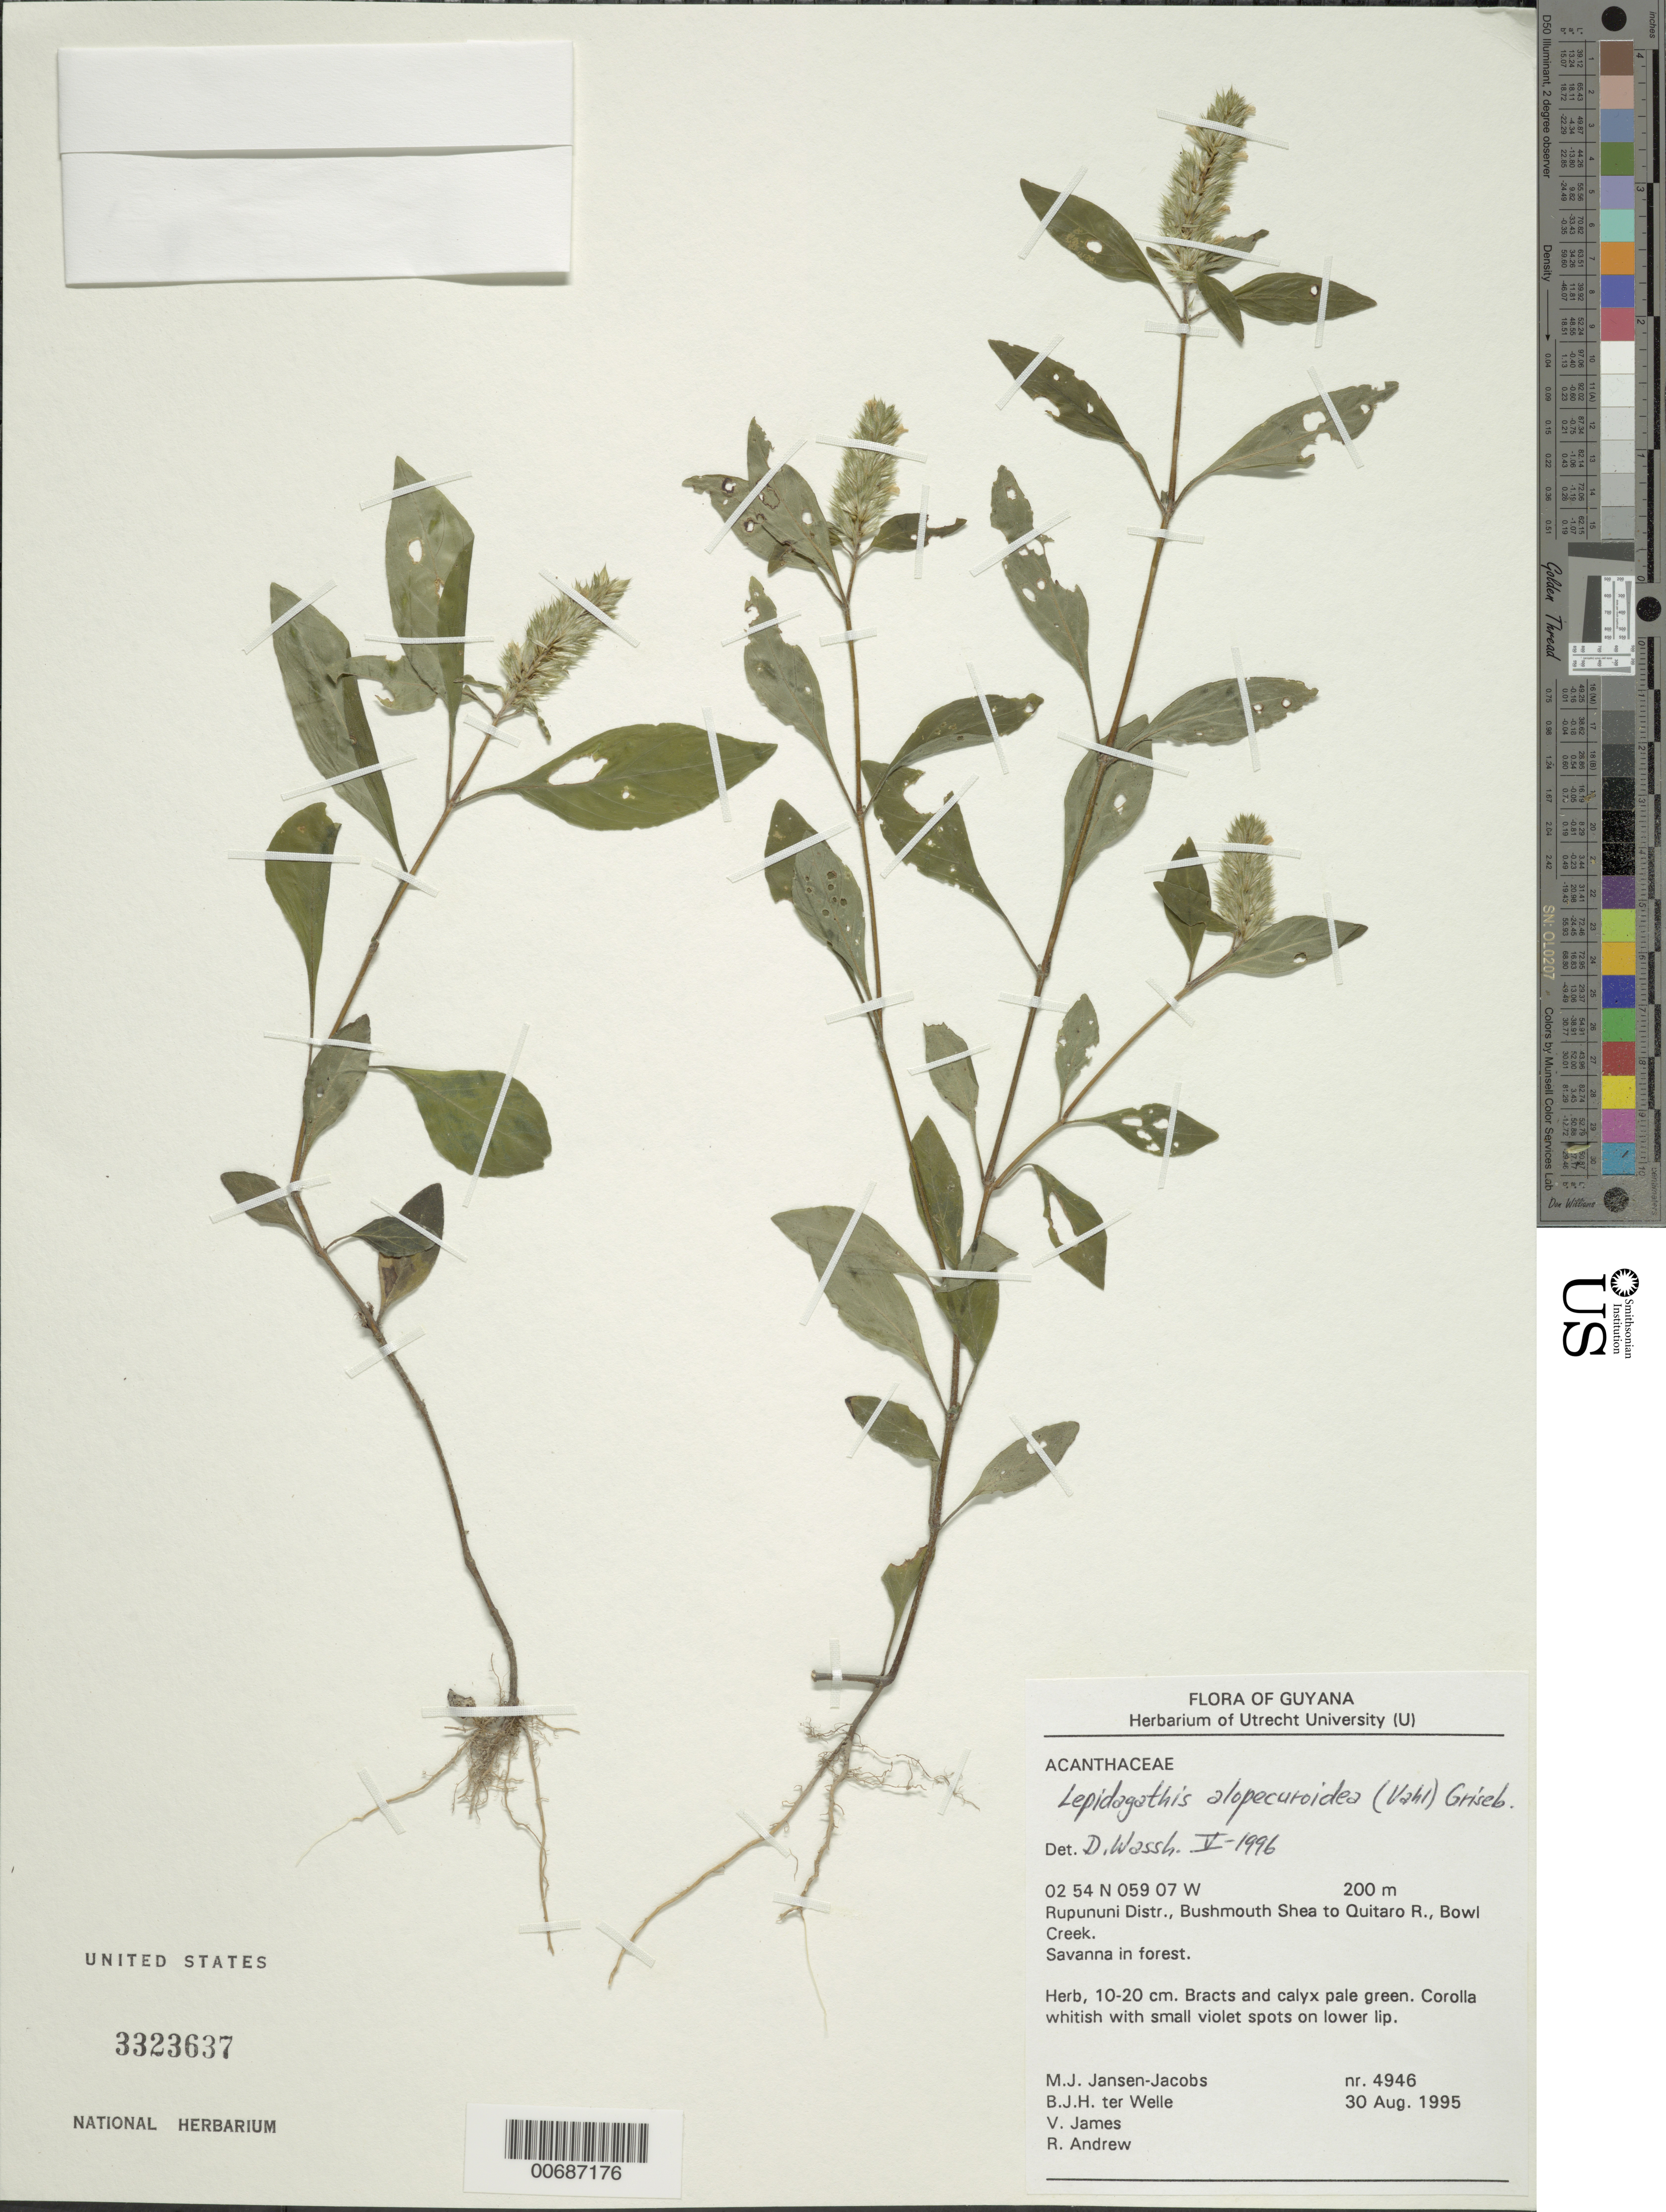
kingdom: Plantae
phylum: Tracheophyta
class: Magnoliopsida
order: Lamiales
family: Acanthaceae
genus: Lepidagathis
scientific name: Lepidagathis alopecuroidea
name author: (Vahl) R. Br. ex Griseb.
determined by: Wasshausen, Dieter C., (BOT), Smithsonian Institution - National Museum of Natural History (UNITED STATES)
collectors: M. J. Jansen-Jacobs, B. Welle, V. James & R. Andrew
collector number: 4946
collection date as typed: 30-Aug-95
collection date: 1995-08-30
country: Guyana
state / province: U. Takutu-U. Essequibo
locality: Bowl Creek, Bushmouth, Shea to Quitaro River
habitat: Savanna in forest.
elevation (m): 200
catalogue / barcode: US 3323637